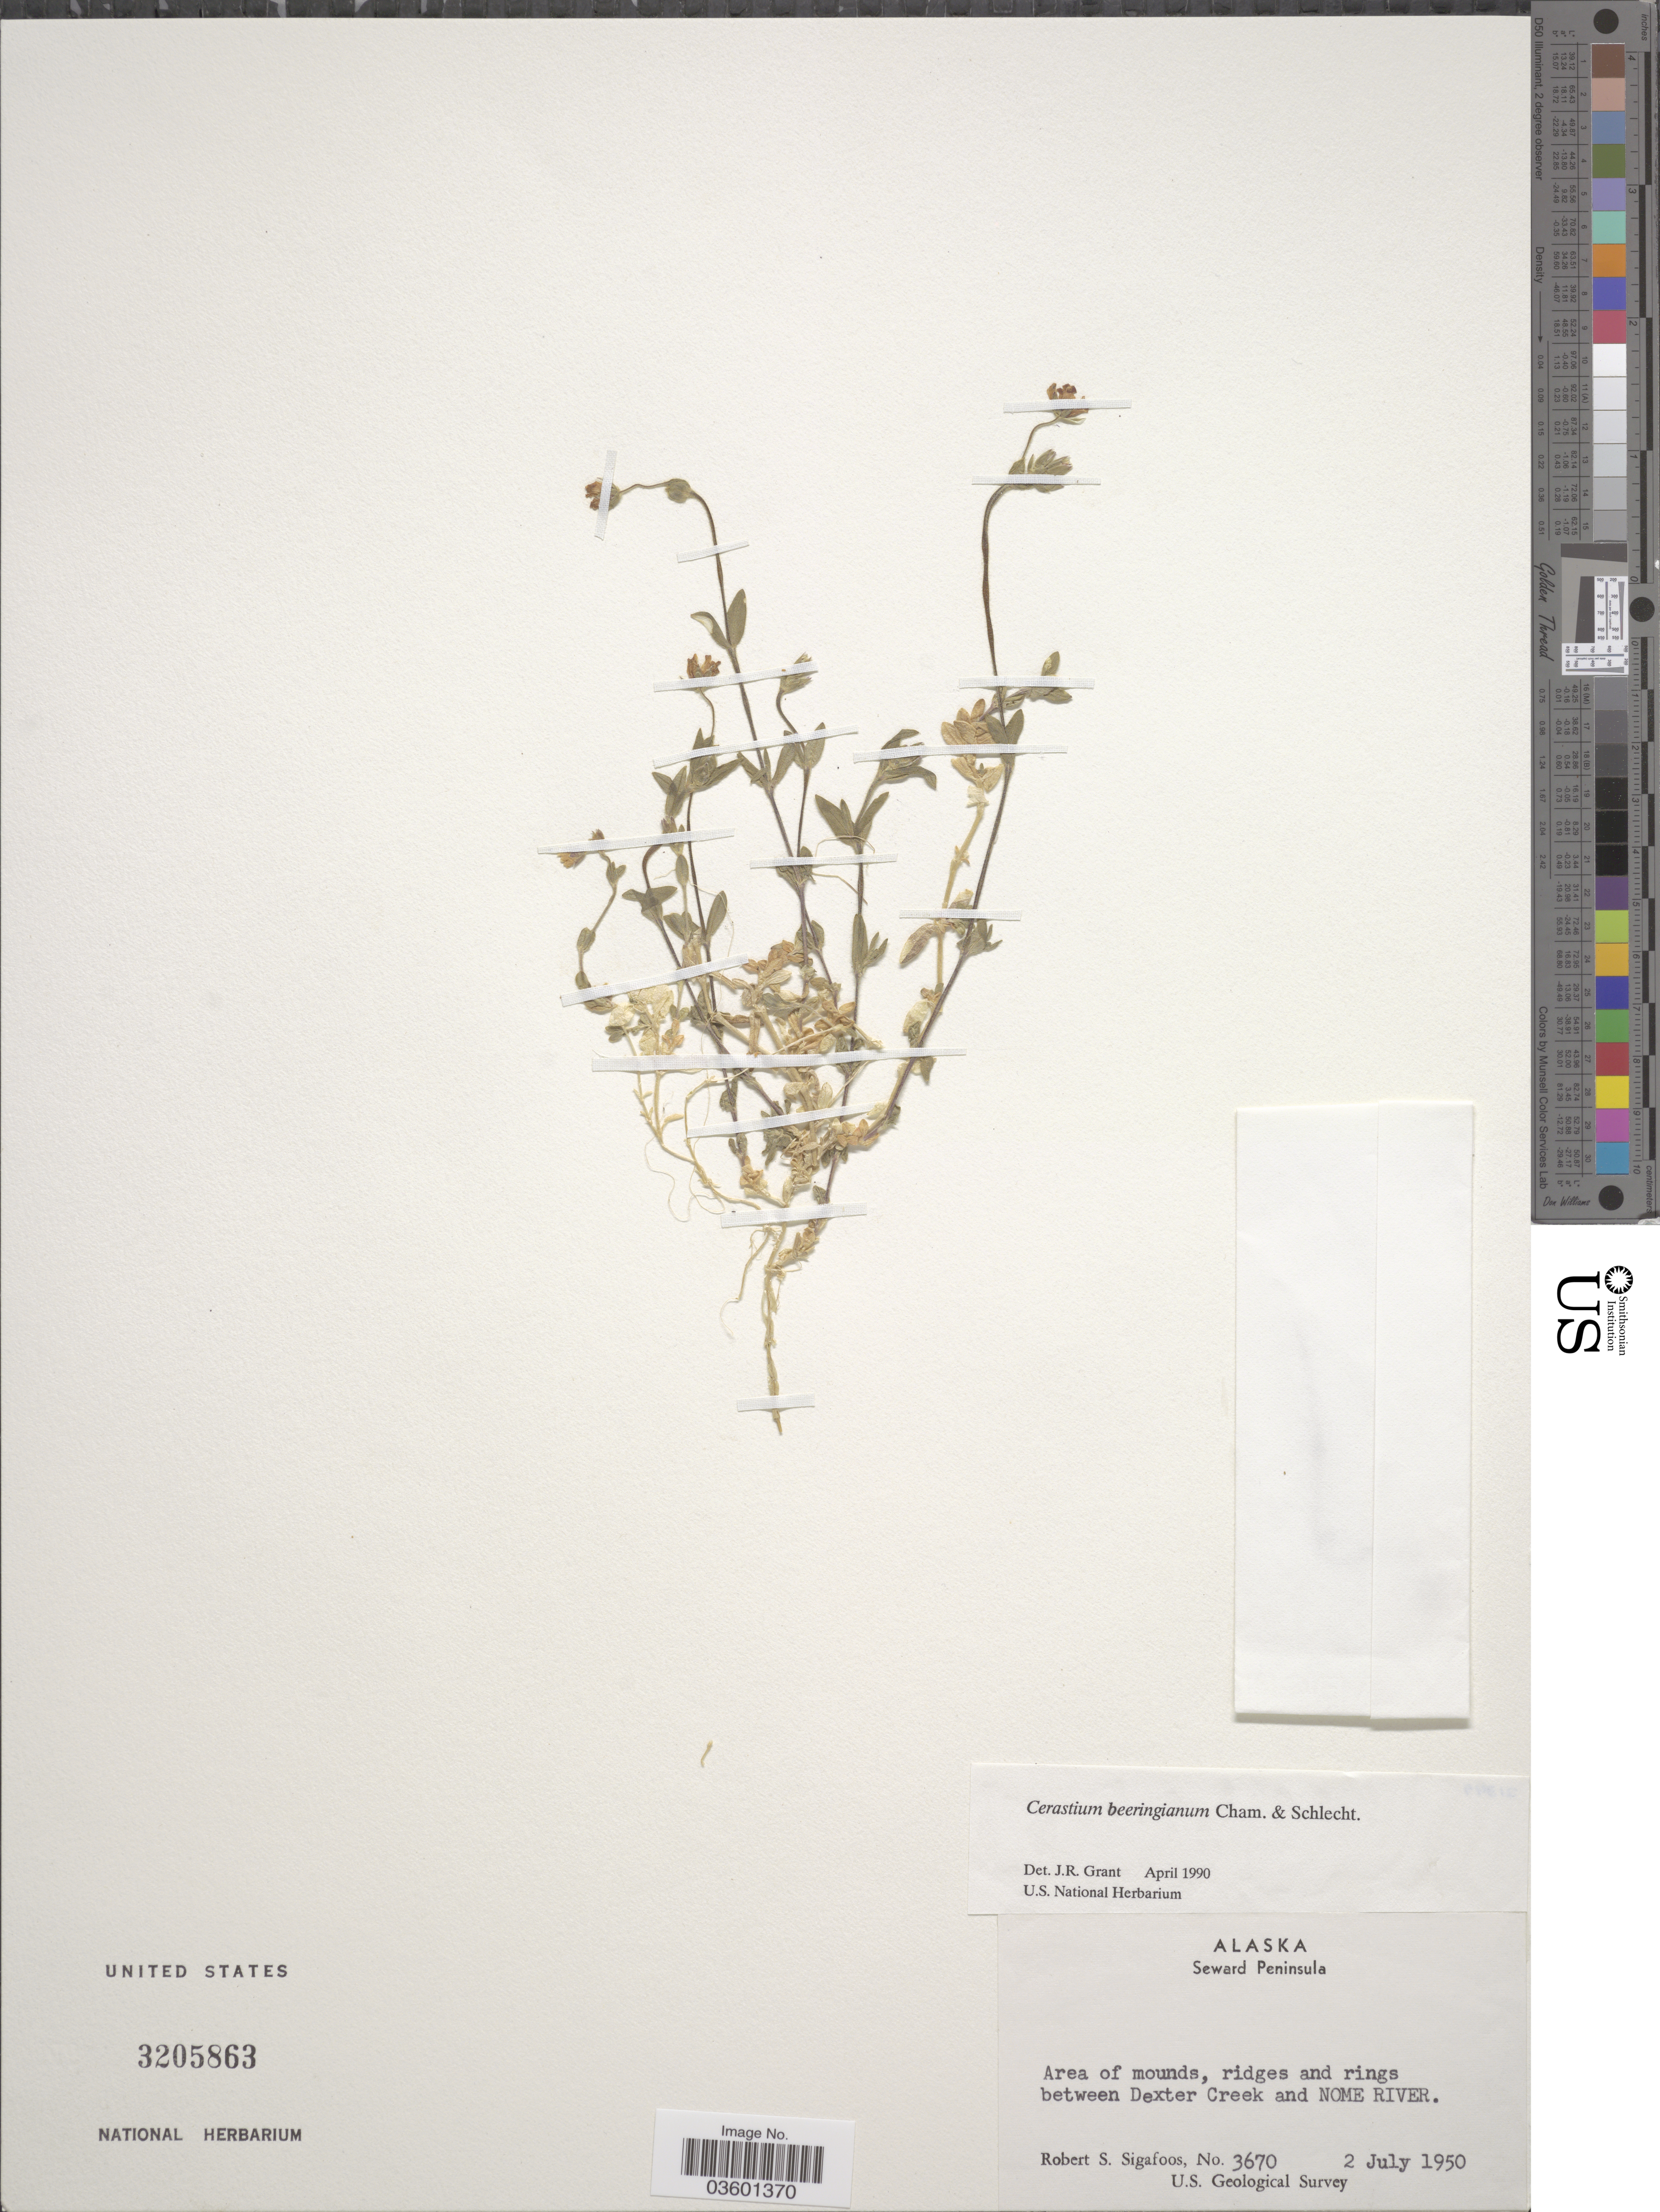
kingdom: Plantae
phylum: Tracheophyta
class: Magnoliopsida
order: Caryophyllales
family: Caryophyllaceae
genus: Cerastium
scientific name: Cerastium beeringianum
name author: Cham. & Schltdl.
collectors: R. Sigafoos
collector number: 3670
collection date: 1950-07-02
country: United States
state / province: Alaska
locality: Seward Peninsula. Area of mounds, ridges and rings between Dexter Creek and Nome River.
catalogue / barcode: US 3205863